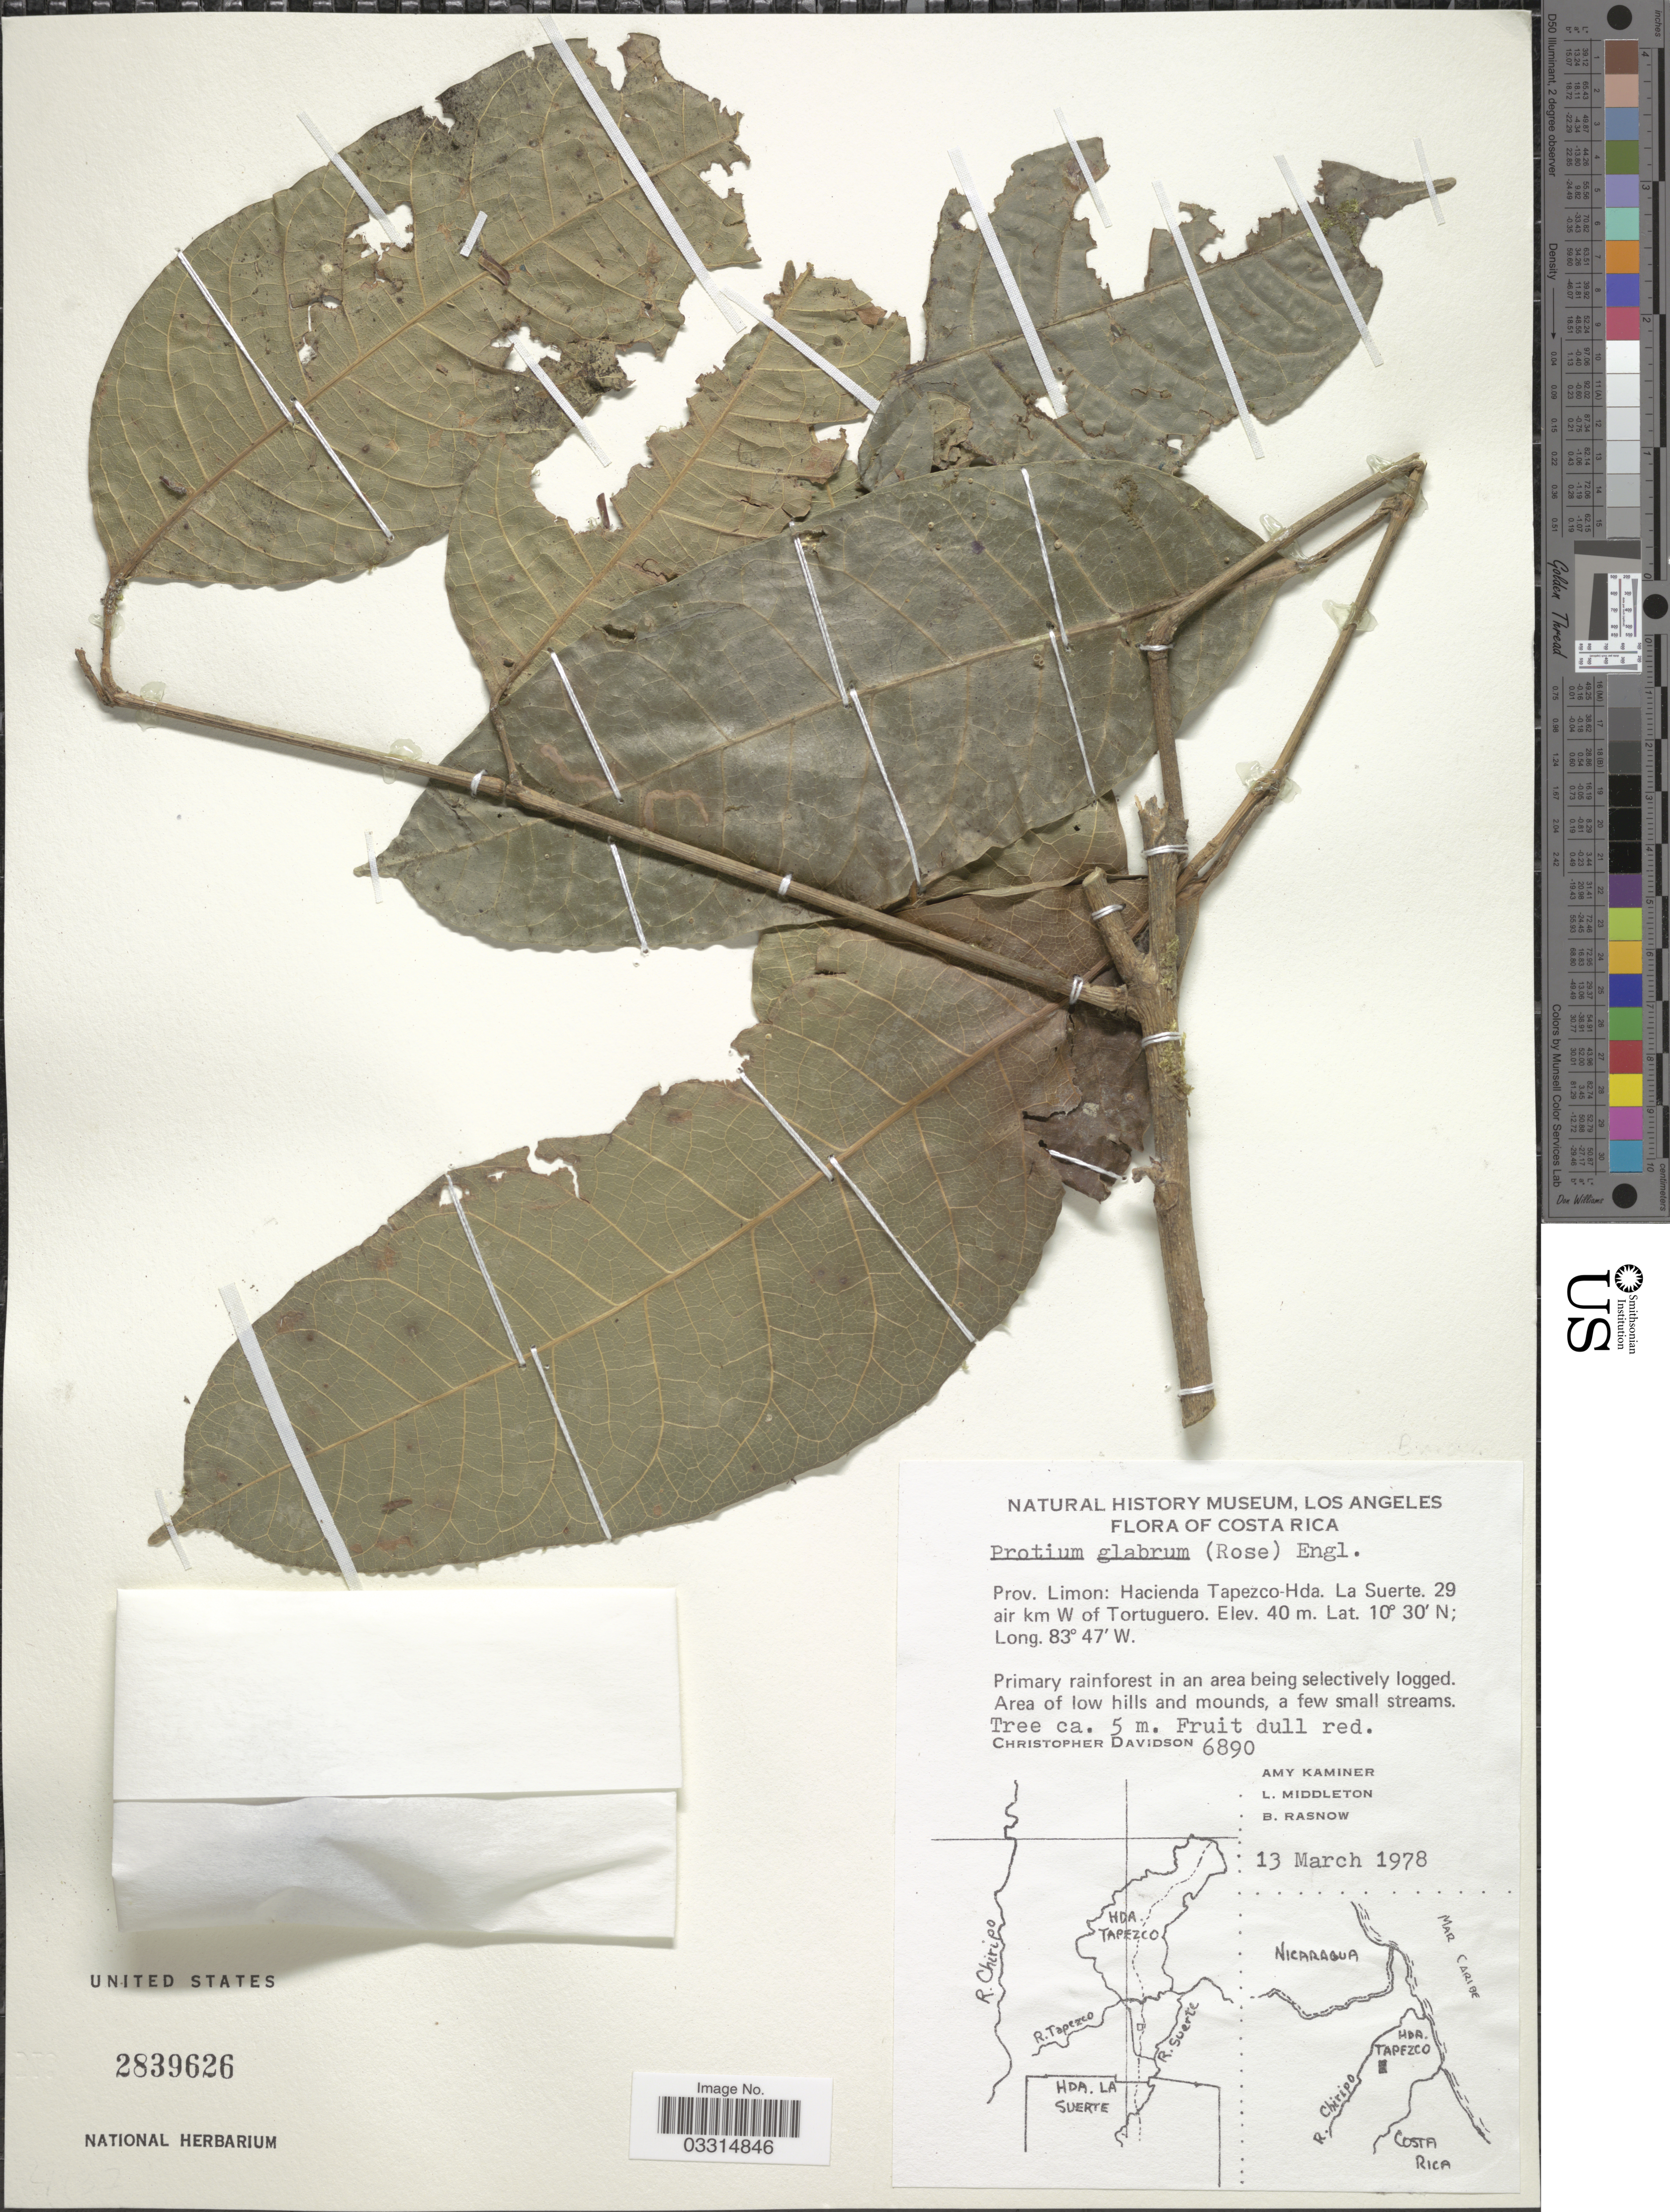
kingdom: Plantae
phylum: Tracheophyta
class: Magnoliopsida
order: Sapindales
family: Burseraceae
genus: Protium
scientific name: Protium glabrum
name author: (Rose) Engl.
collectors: C. Davidson, A. Kaminer, L. Middleton & B. Rasnow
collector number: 6890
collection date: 1978-03-13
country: Costa Rica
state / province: Limón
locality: Hacienda Tapezco-Hda. La Suerte. 29 air km W of Tortuguero.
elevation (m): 40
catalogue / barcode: US 2839626